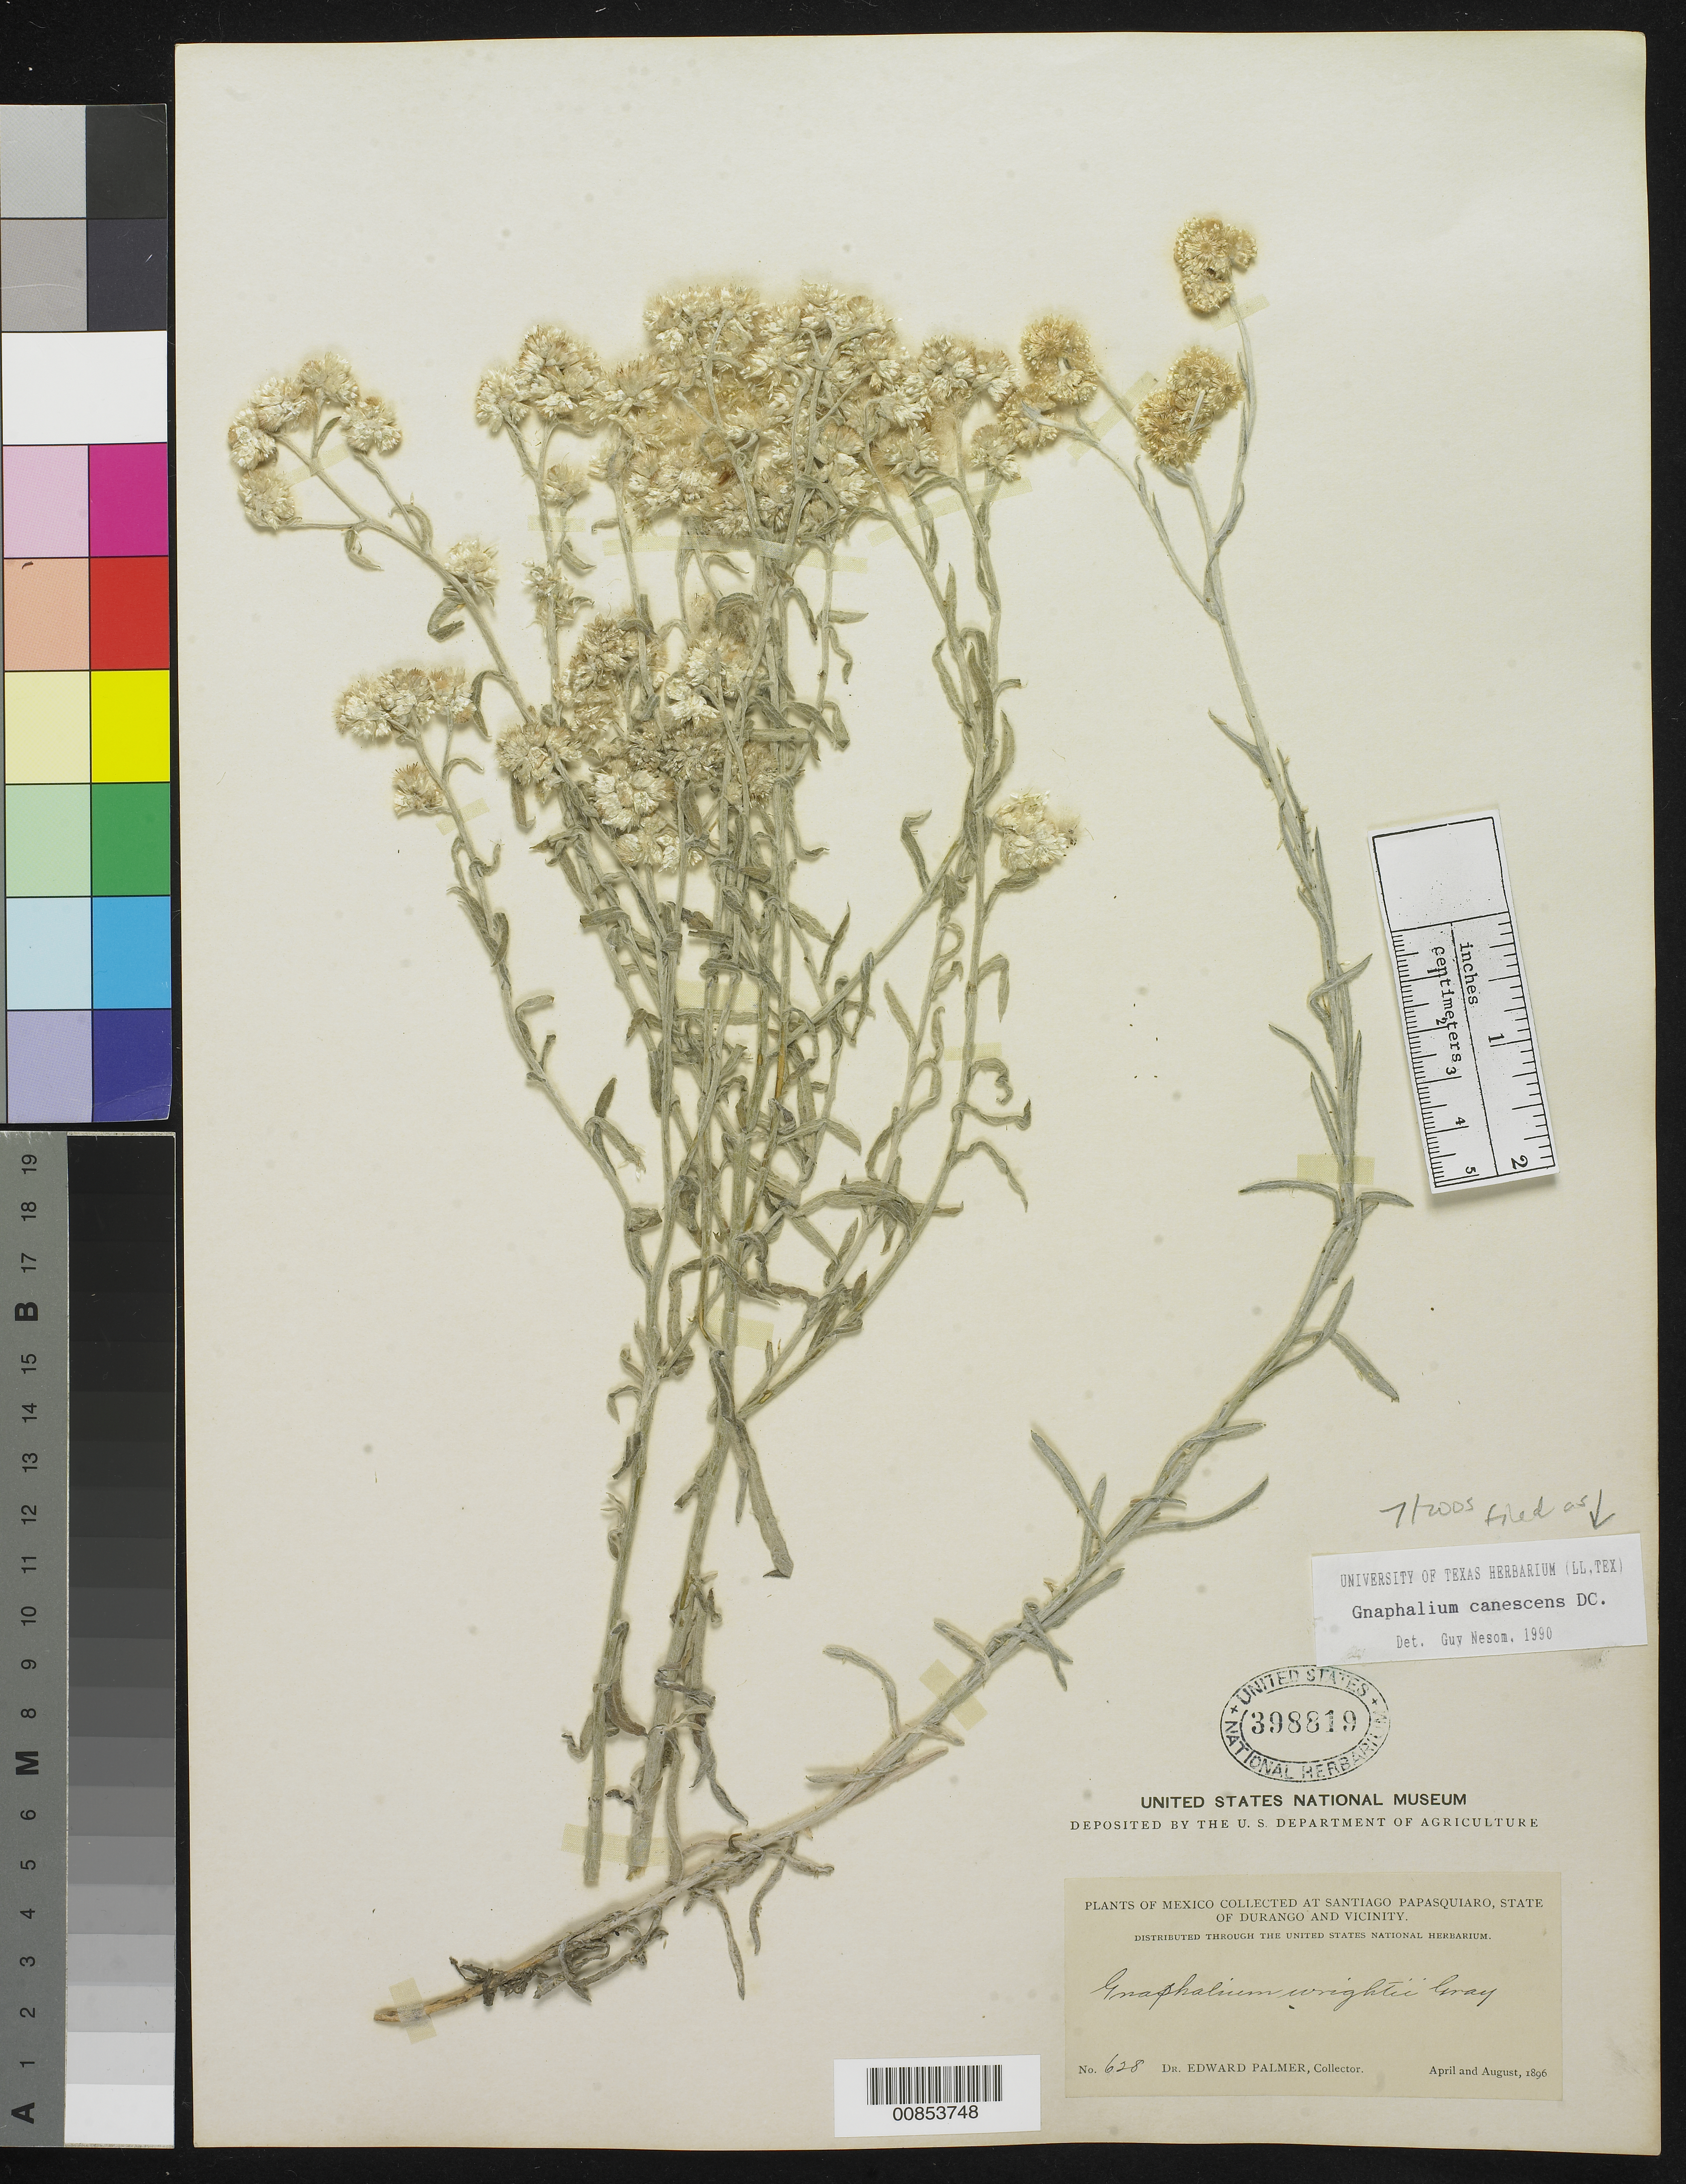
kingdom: Plantae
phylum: Tracheophyta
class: Magnoliopsida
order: Asterales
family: Asteraceae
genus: Pseudognaphalium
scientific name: Pseudognaphalium canescens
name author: (DC.) Anderb.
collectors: E. Palmer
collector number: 628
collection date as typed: Apr 1896 to -- Aug 1896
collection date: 1896-04/1896-08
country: Mexico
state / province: Durango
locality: Santiago de Papasquiaro, Durango and vicinity.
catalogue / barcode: US 398819